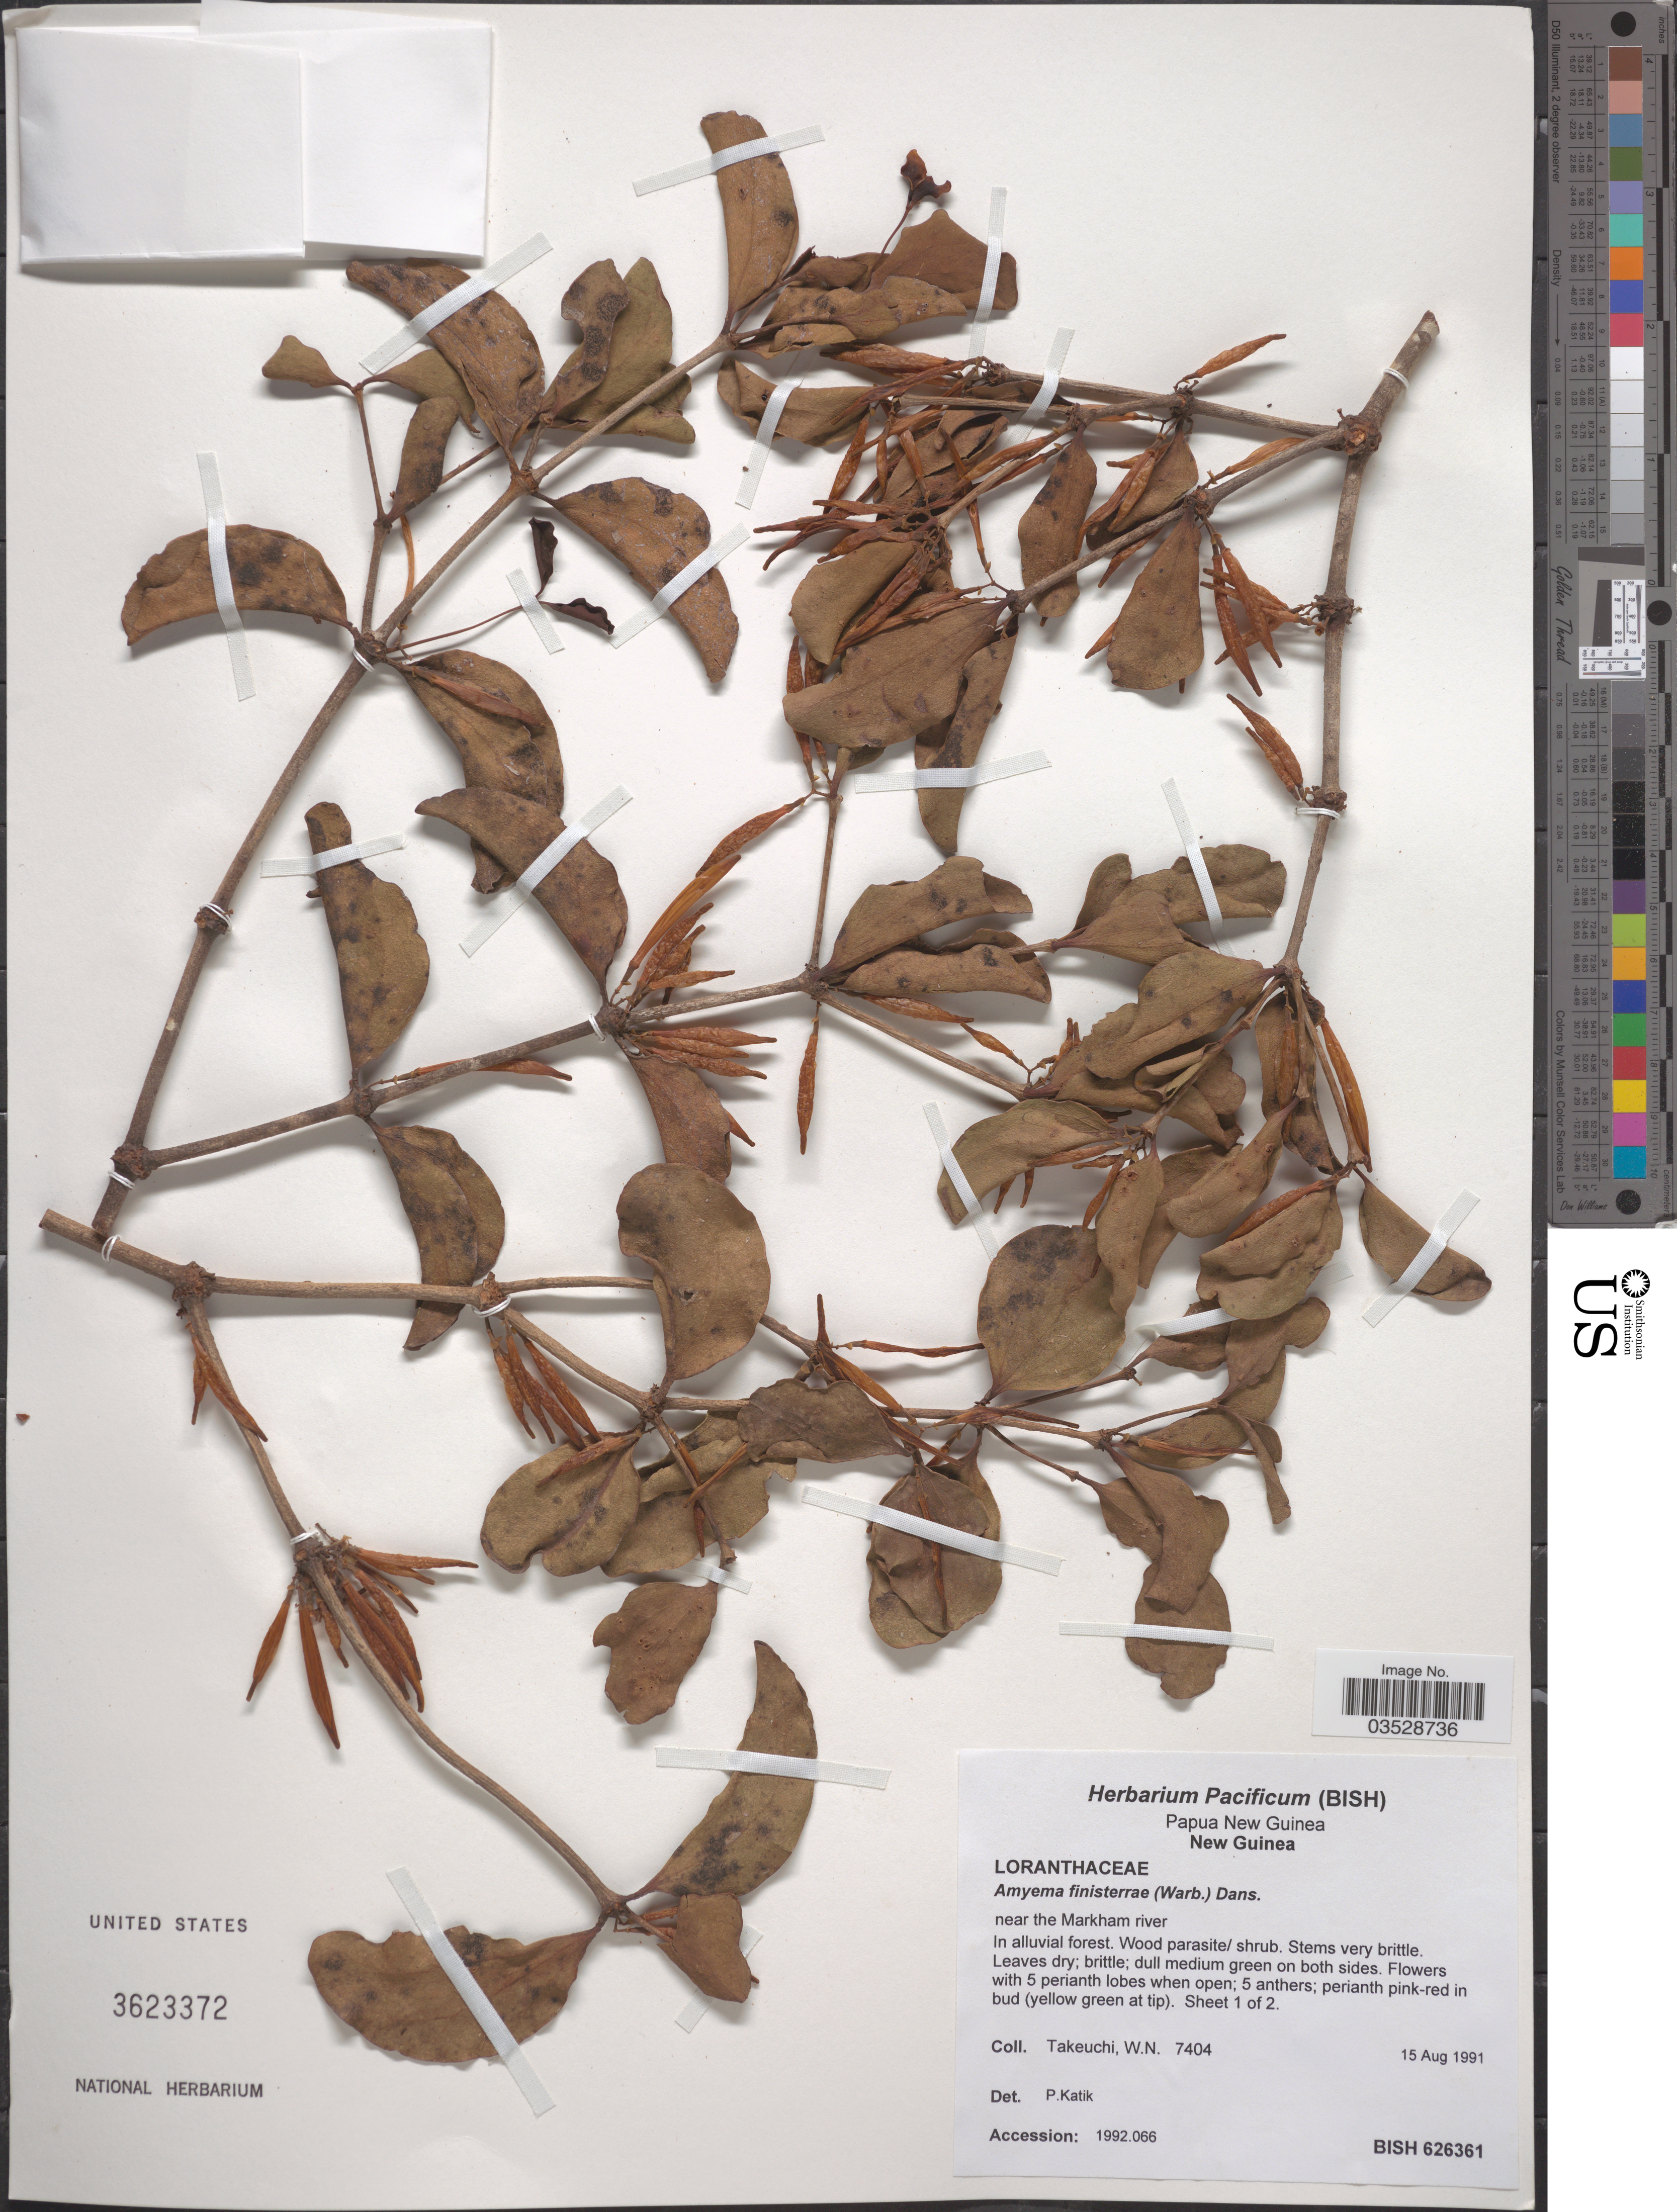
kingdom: Plantae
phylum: Tracheophyta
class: Magnoliopsida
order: Santalales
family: Loranthaceae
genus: Amyema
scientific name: Amyema finisterrae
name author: (Warb.) Danser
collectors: W. N. Takeuchi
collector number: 7404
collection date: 1991-08-15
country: Papua New Guinea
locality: New Guinea. Near the Markham river.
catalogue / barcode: US 3623372